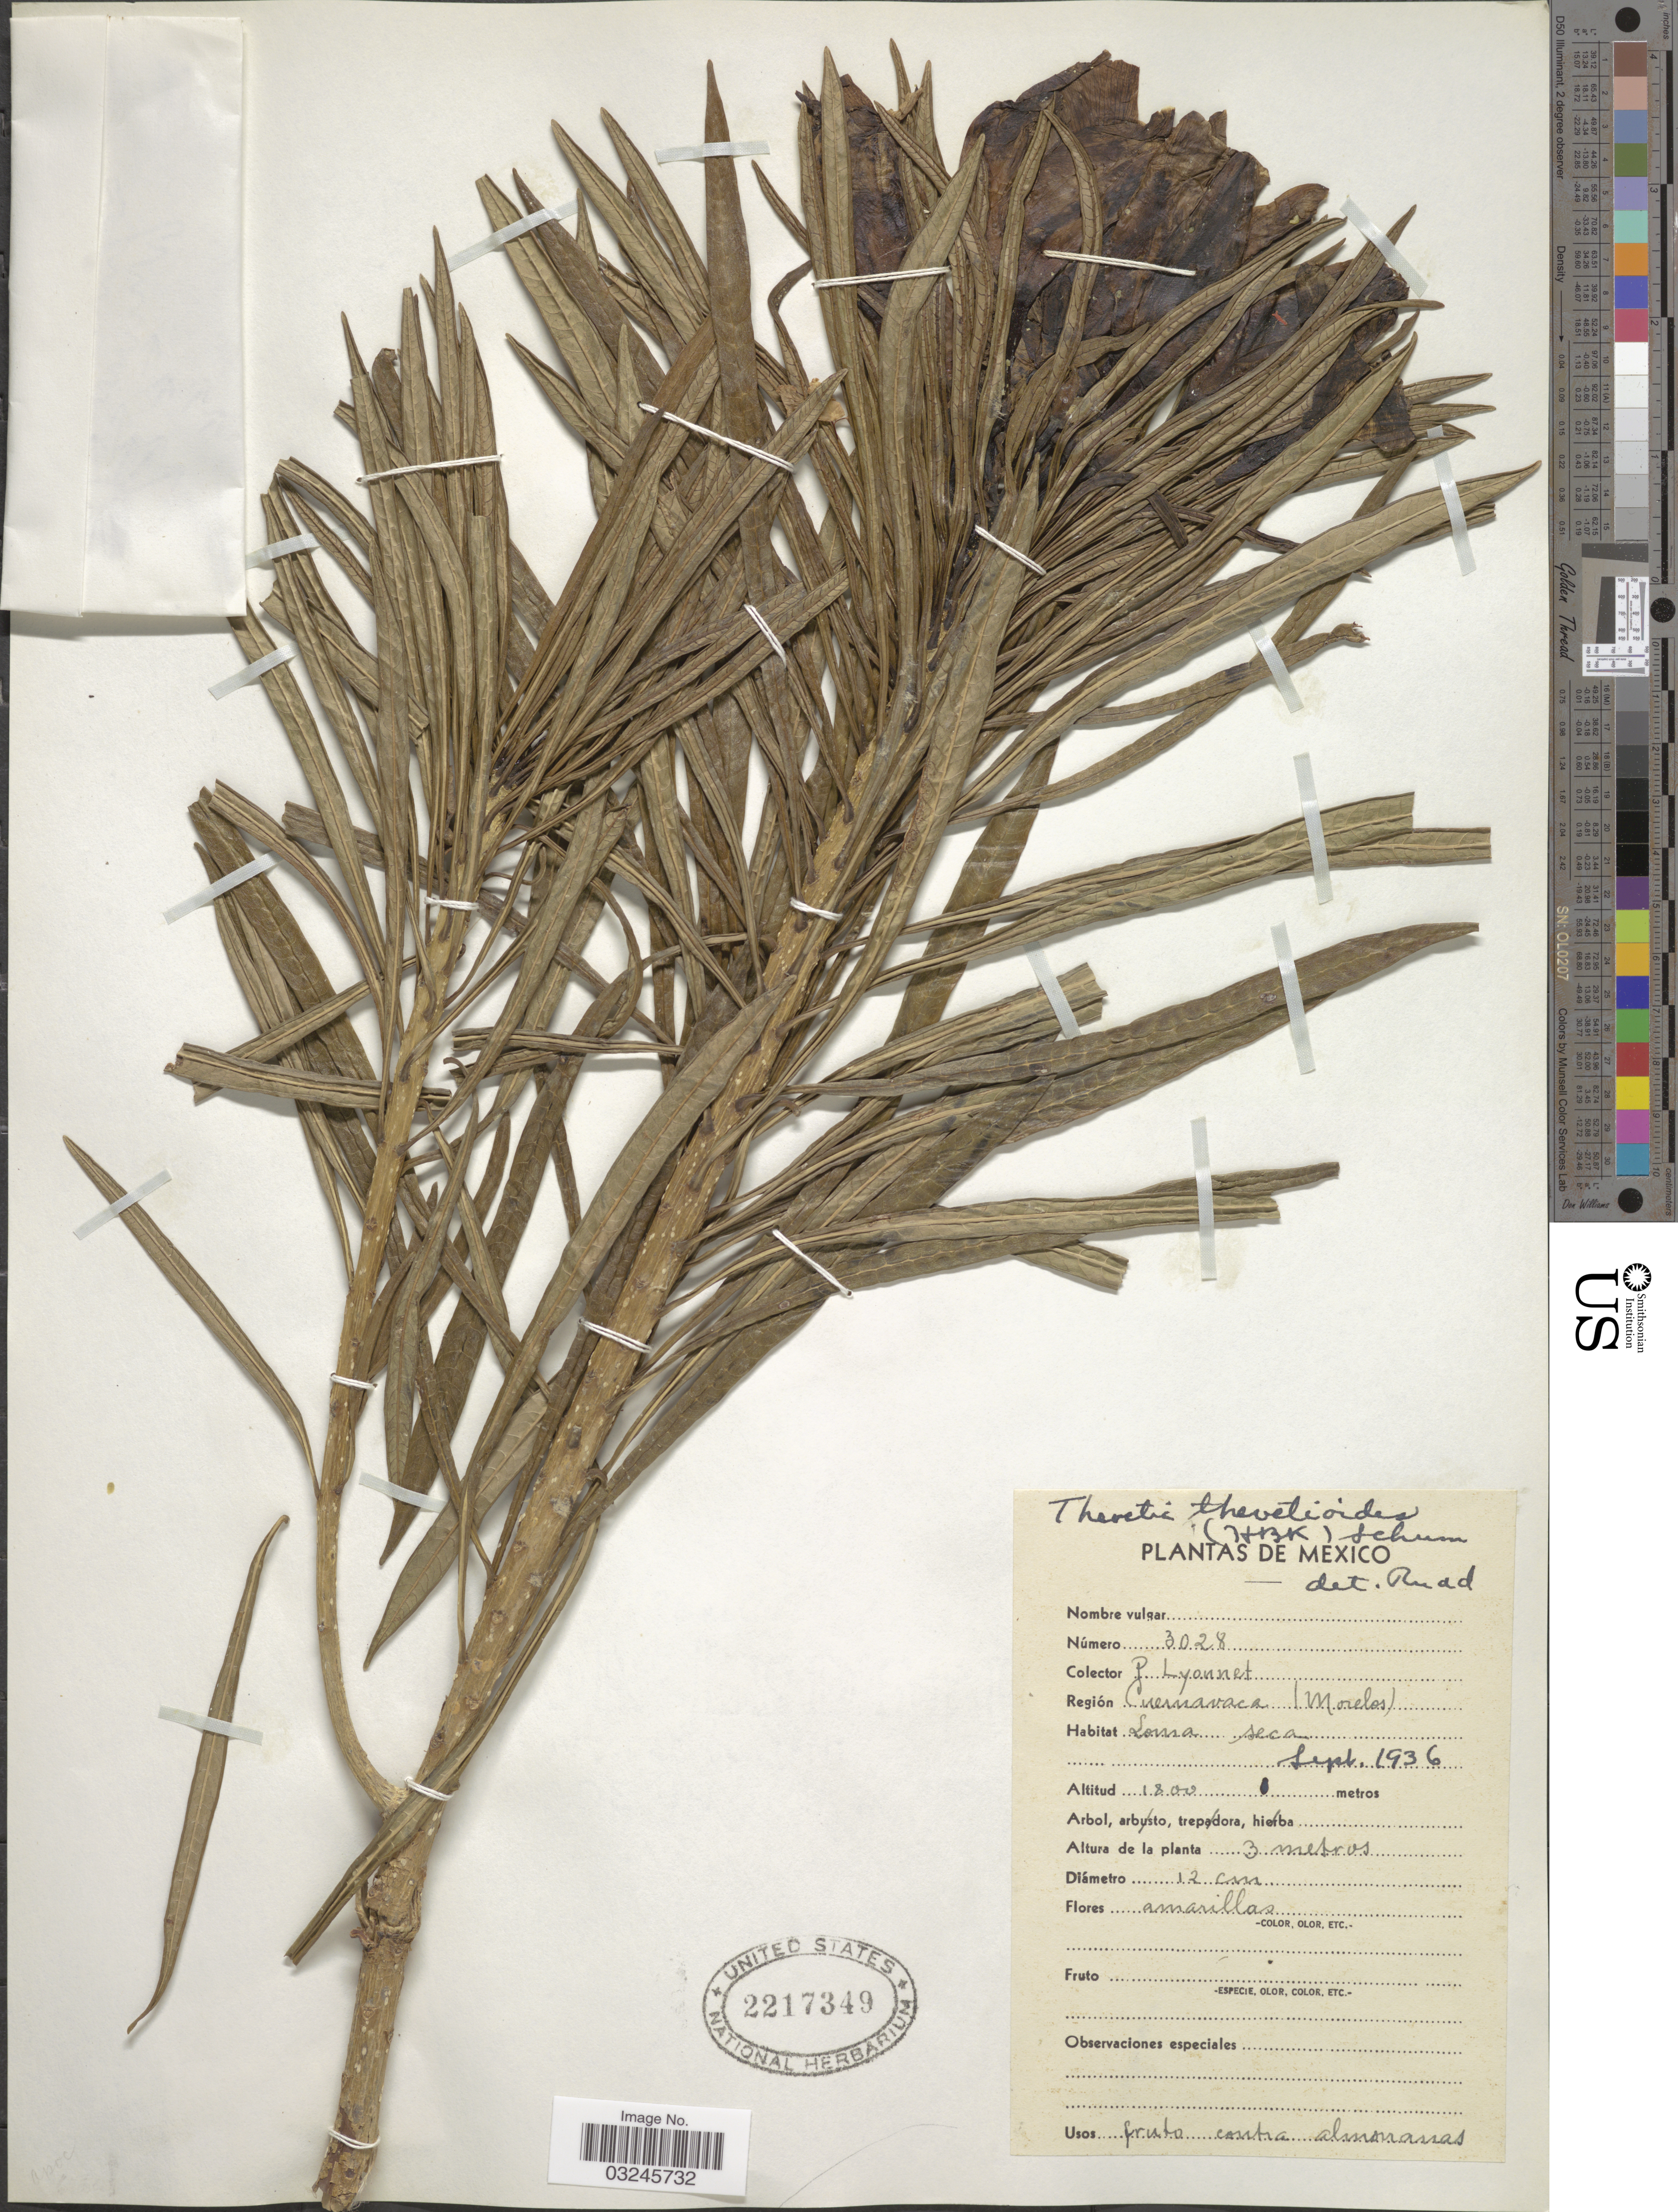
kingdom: Plantae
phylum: Tracheophyta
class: Magnoliopsida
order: Gentianales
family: Apocynaceae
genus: Thevetia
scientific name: Thevetia thevetioides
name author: (Kunth) K. Schum.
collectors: P. Lyonnet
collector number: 3028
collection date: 1936-09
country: Mexico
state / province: Morelos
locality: Región Cuernavaca (Morelos).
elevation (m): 1800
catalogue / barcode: US 2217349